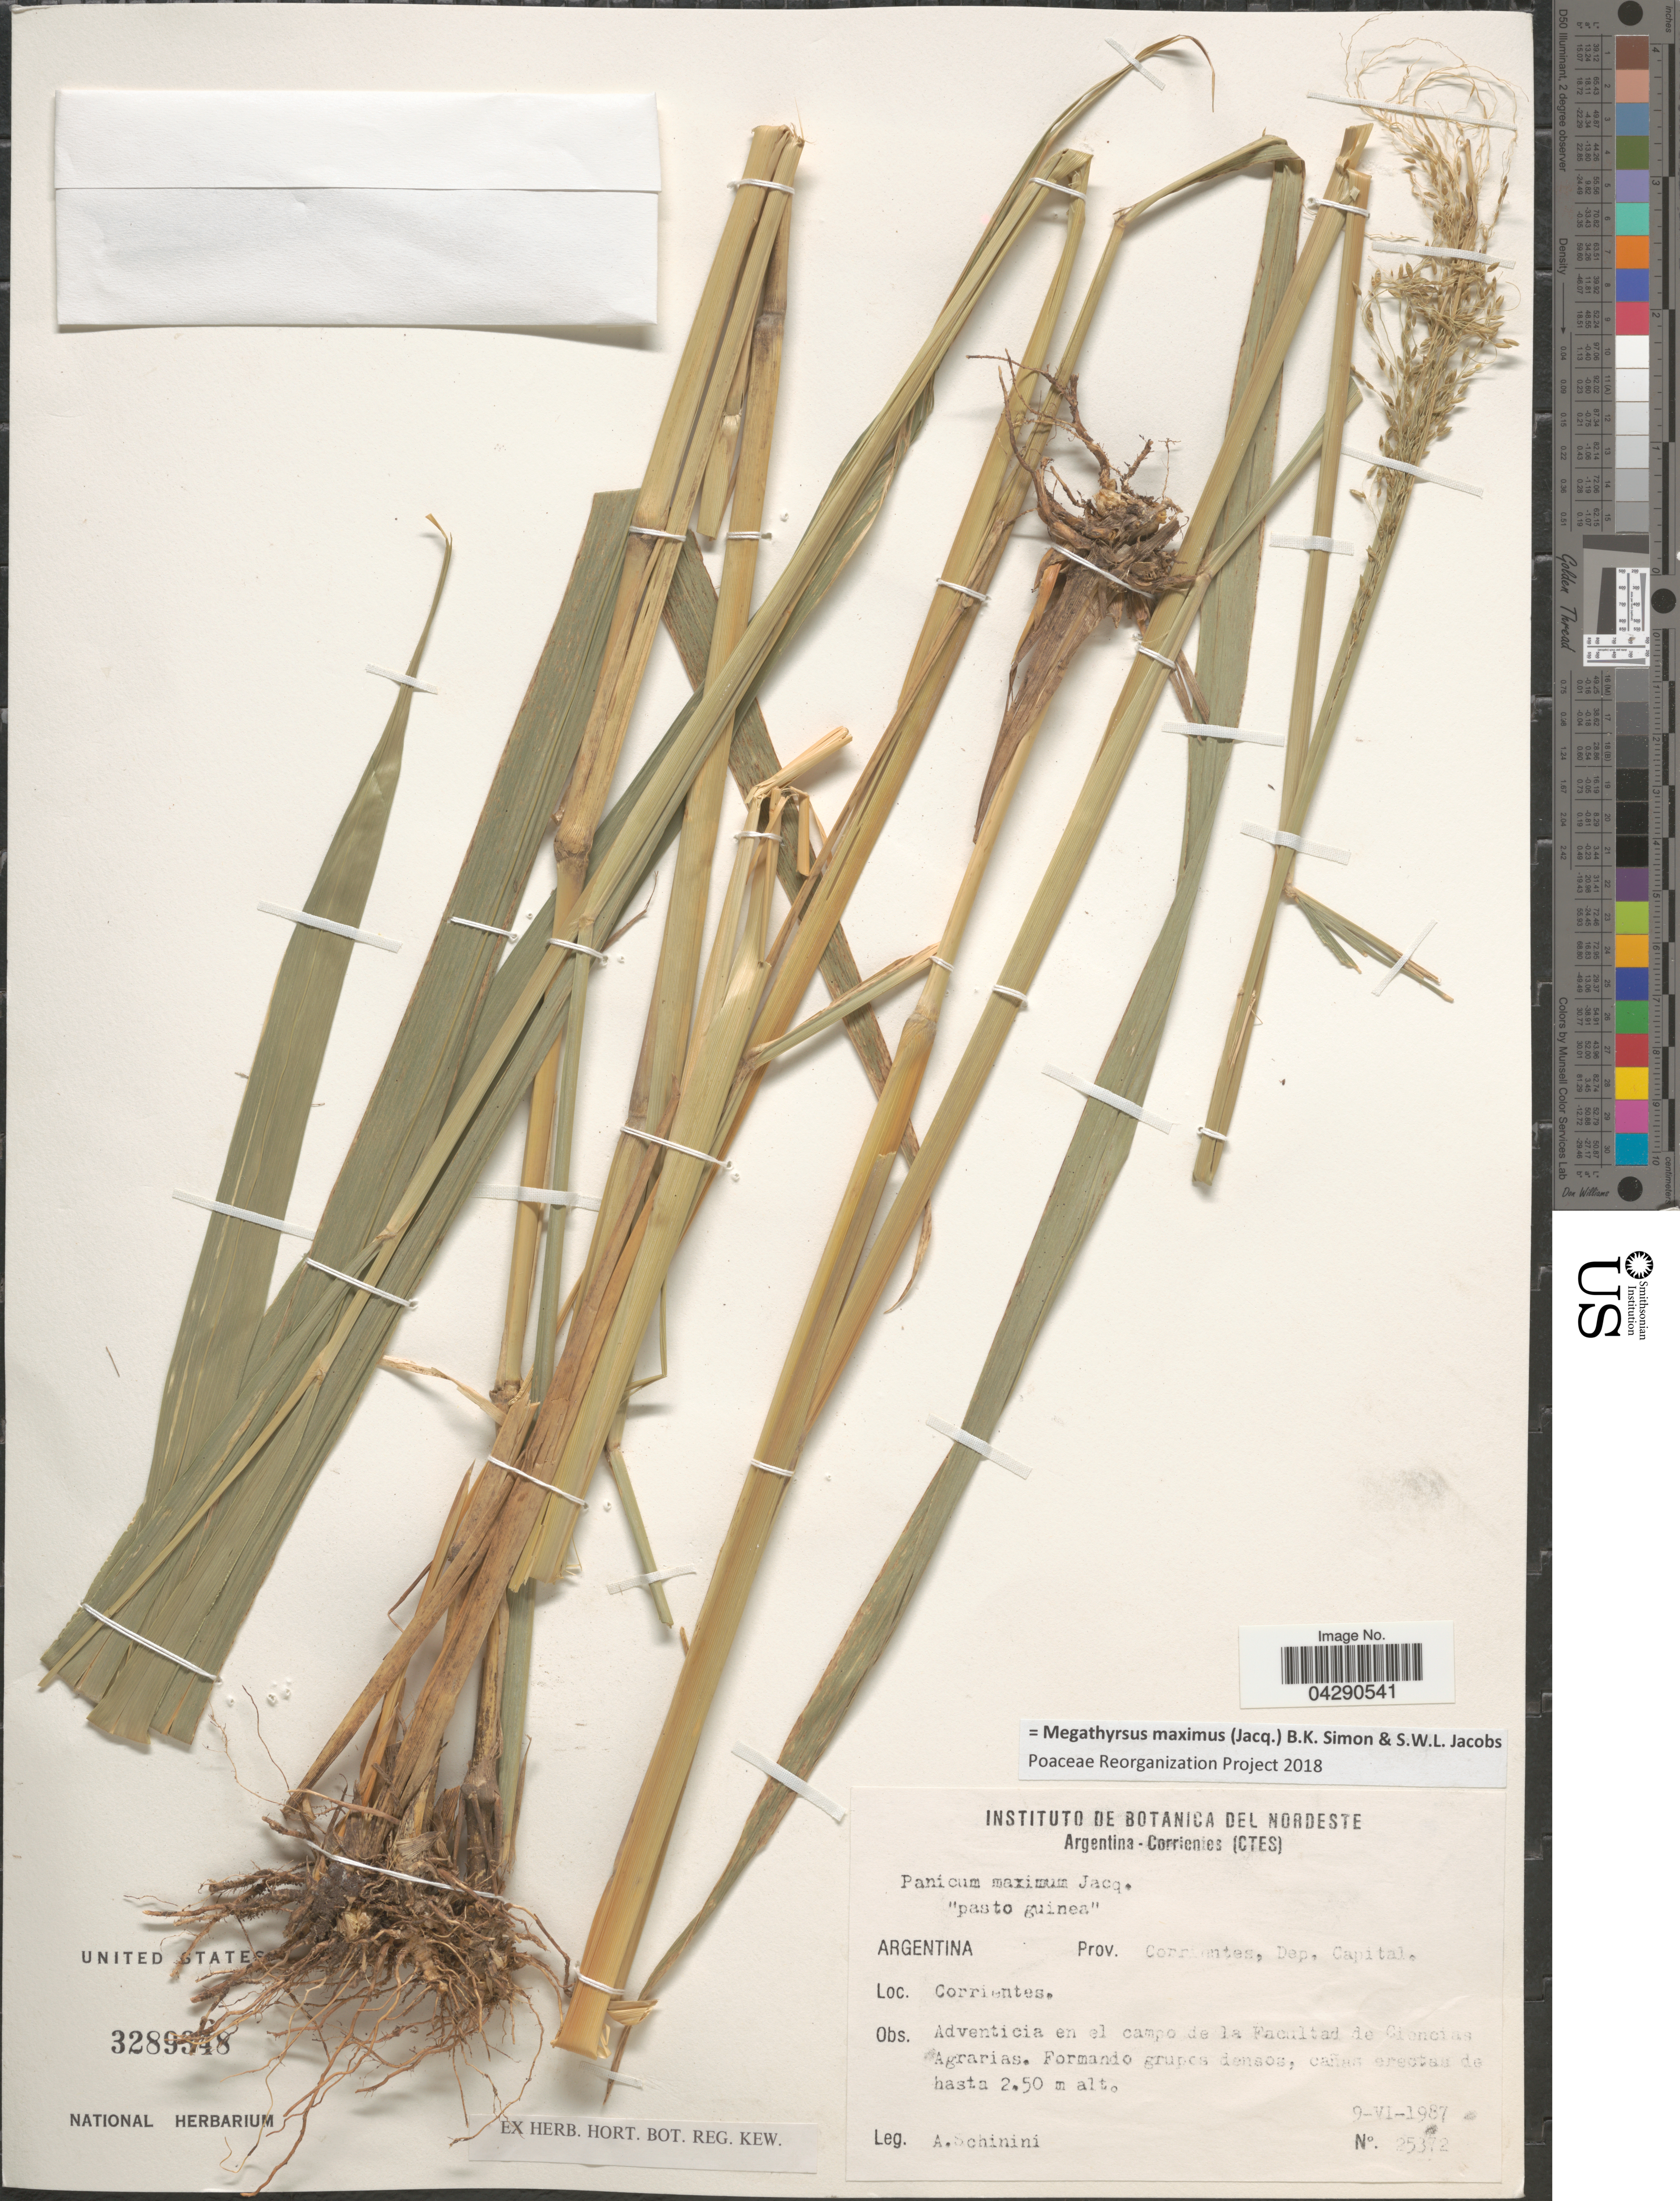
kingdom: Plantae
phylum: Tracheophyta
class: Liliopsida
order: Poales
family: Poaceae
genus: Megathyrsus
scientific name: Megathyrsus maximus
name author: (Jacq.) B.K. Simon & S.W.L. Jacobs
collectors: A. Schinini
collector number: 25372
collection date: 1987-06-09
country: Argentina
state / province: Corrientes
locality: Dep. Capital. Corrientes. Adventicia en el campo de la Facultad de Ciencias Agrarias.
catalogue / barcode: US 3289348